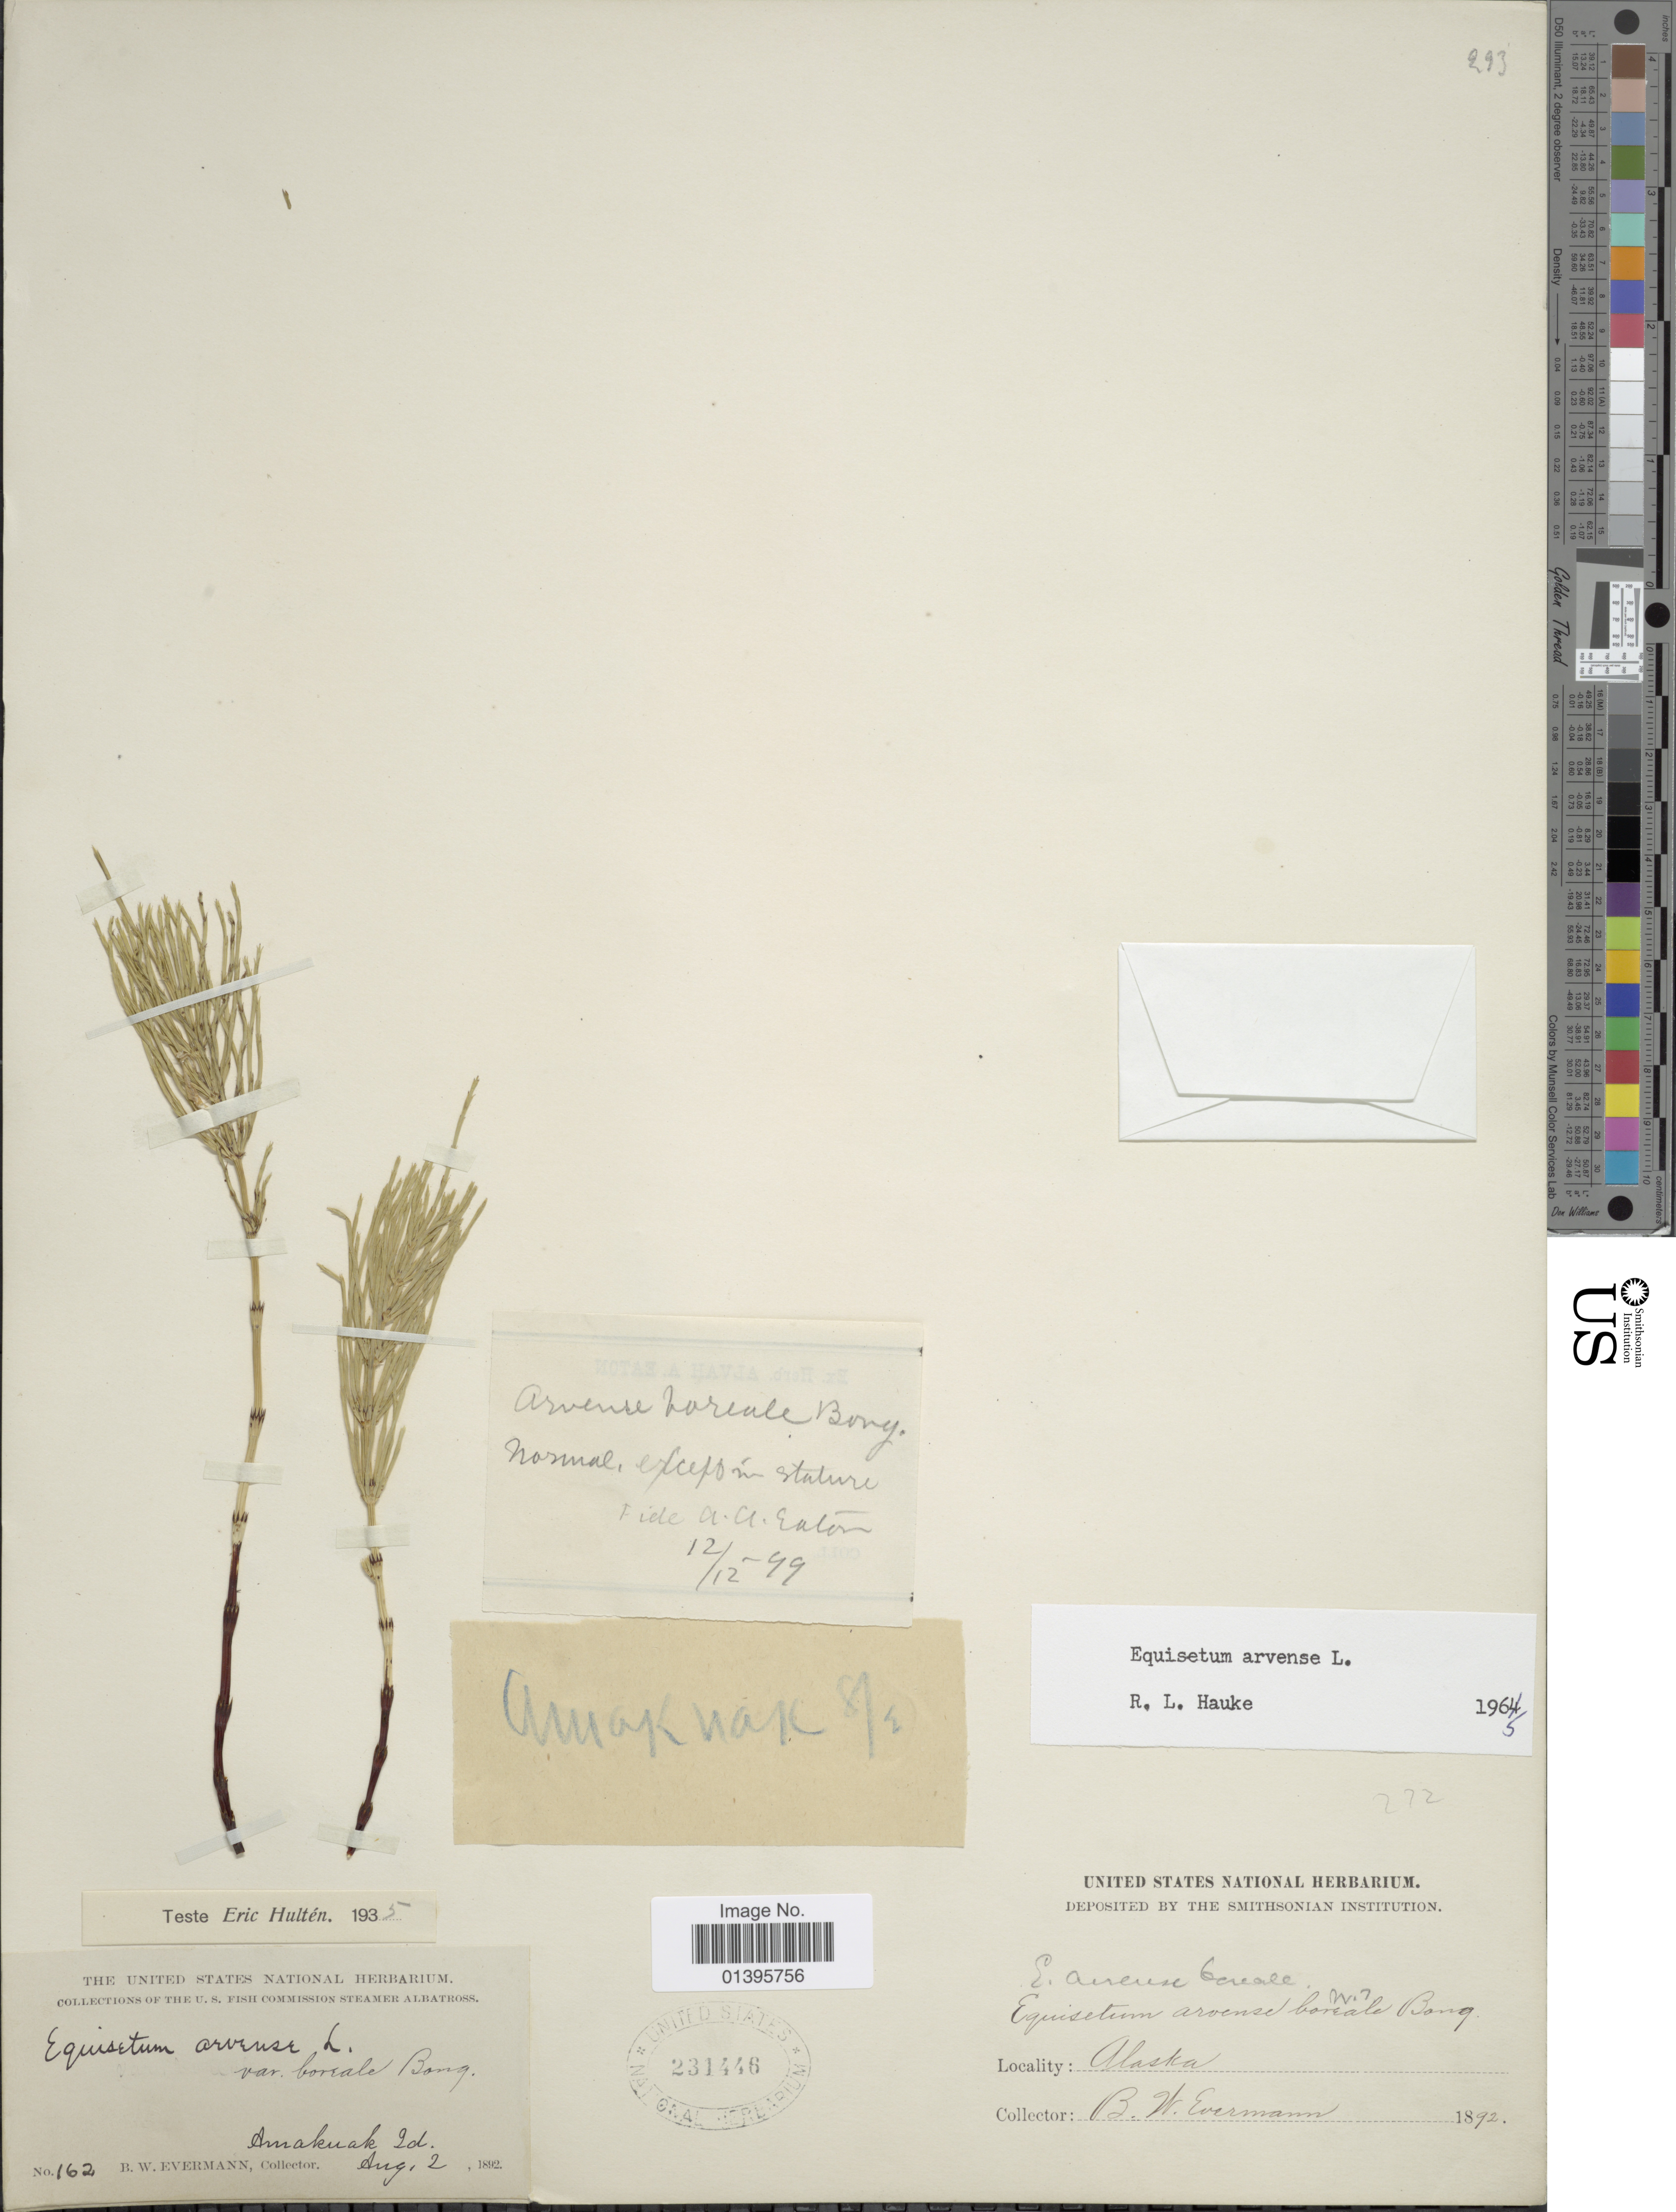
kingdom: Plantae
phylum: Tracheophyta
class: Polypodiopsida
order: Equisetales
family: Equisetaceae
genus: Equisetum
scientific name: Equisetum arvense var. boreale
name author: (Bong.) Rupr.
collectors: B. W. Evermann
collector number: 162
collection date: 1892-08-02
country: United States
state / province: Alaska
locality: Amakuak Id.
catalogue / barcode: US 231446